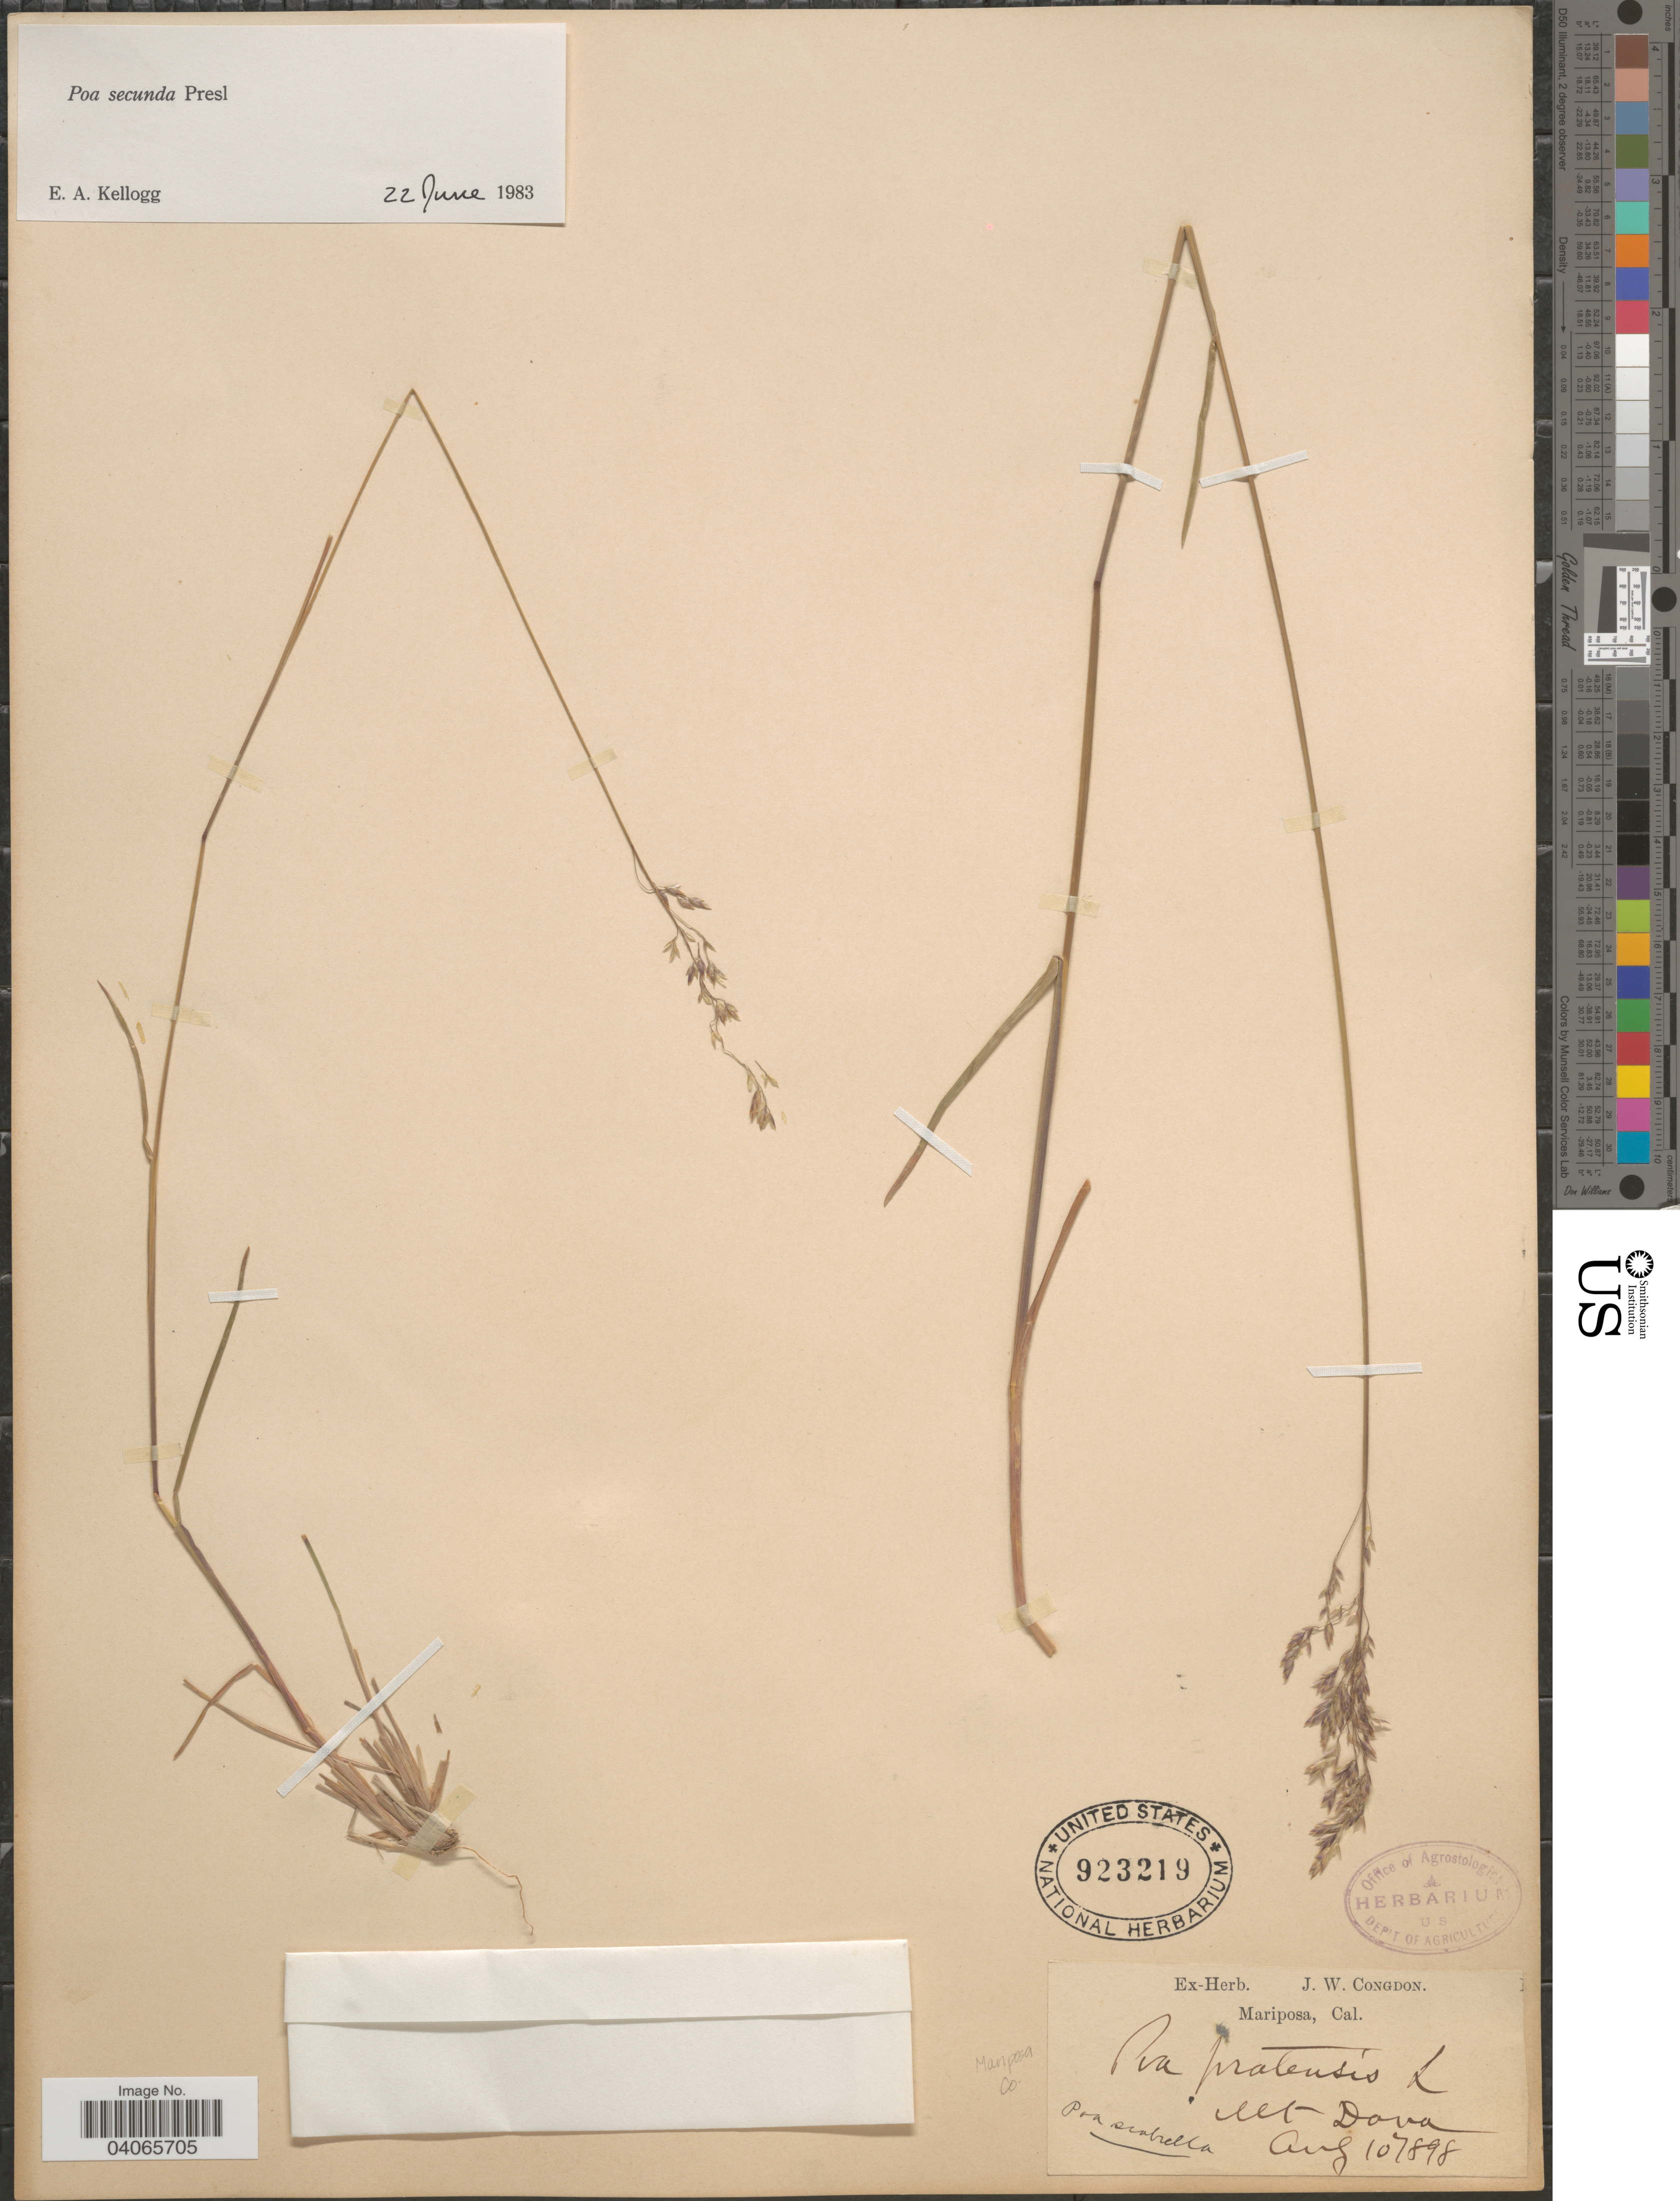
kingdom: Plantae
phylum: Tracheophyta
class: Liliopsida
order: Poales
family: Poaceae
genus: Poa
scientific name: Poa secunda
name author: J. Presl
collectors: J. W. Congdon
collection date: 1898-08-10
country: United States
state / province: California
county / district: Mariposa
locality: Mariposa Co. Mt Dana.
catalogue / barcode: US 923219